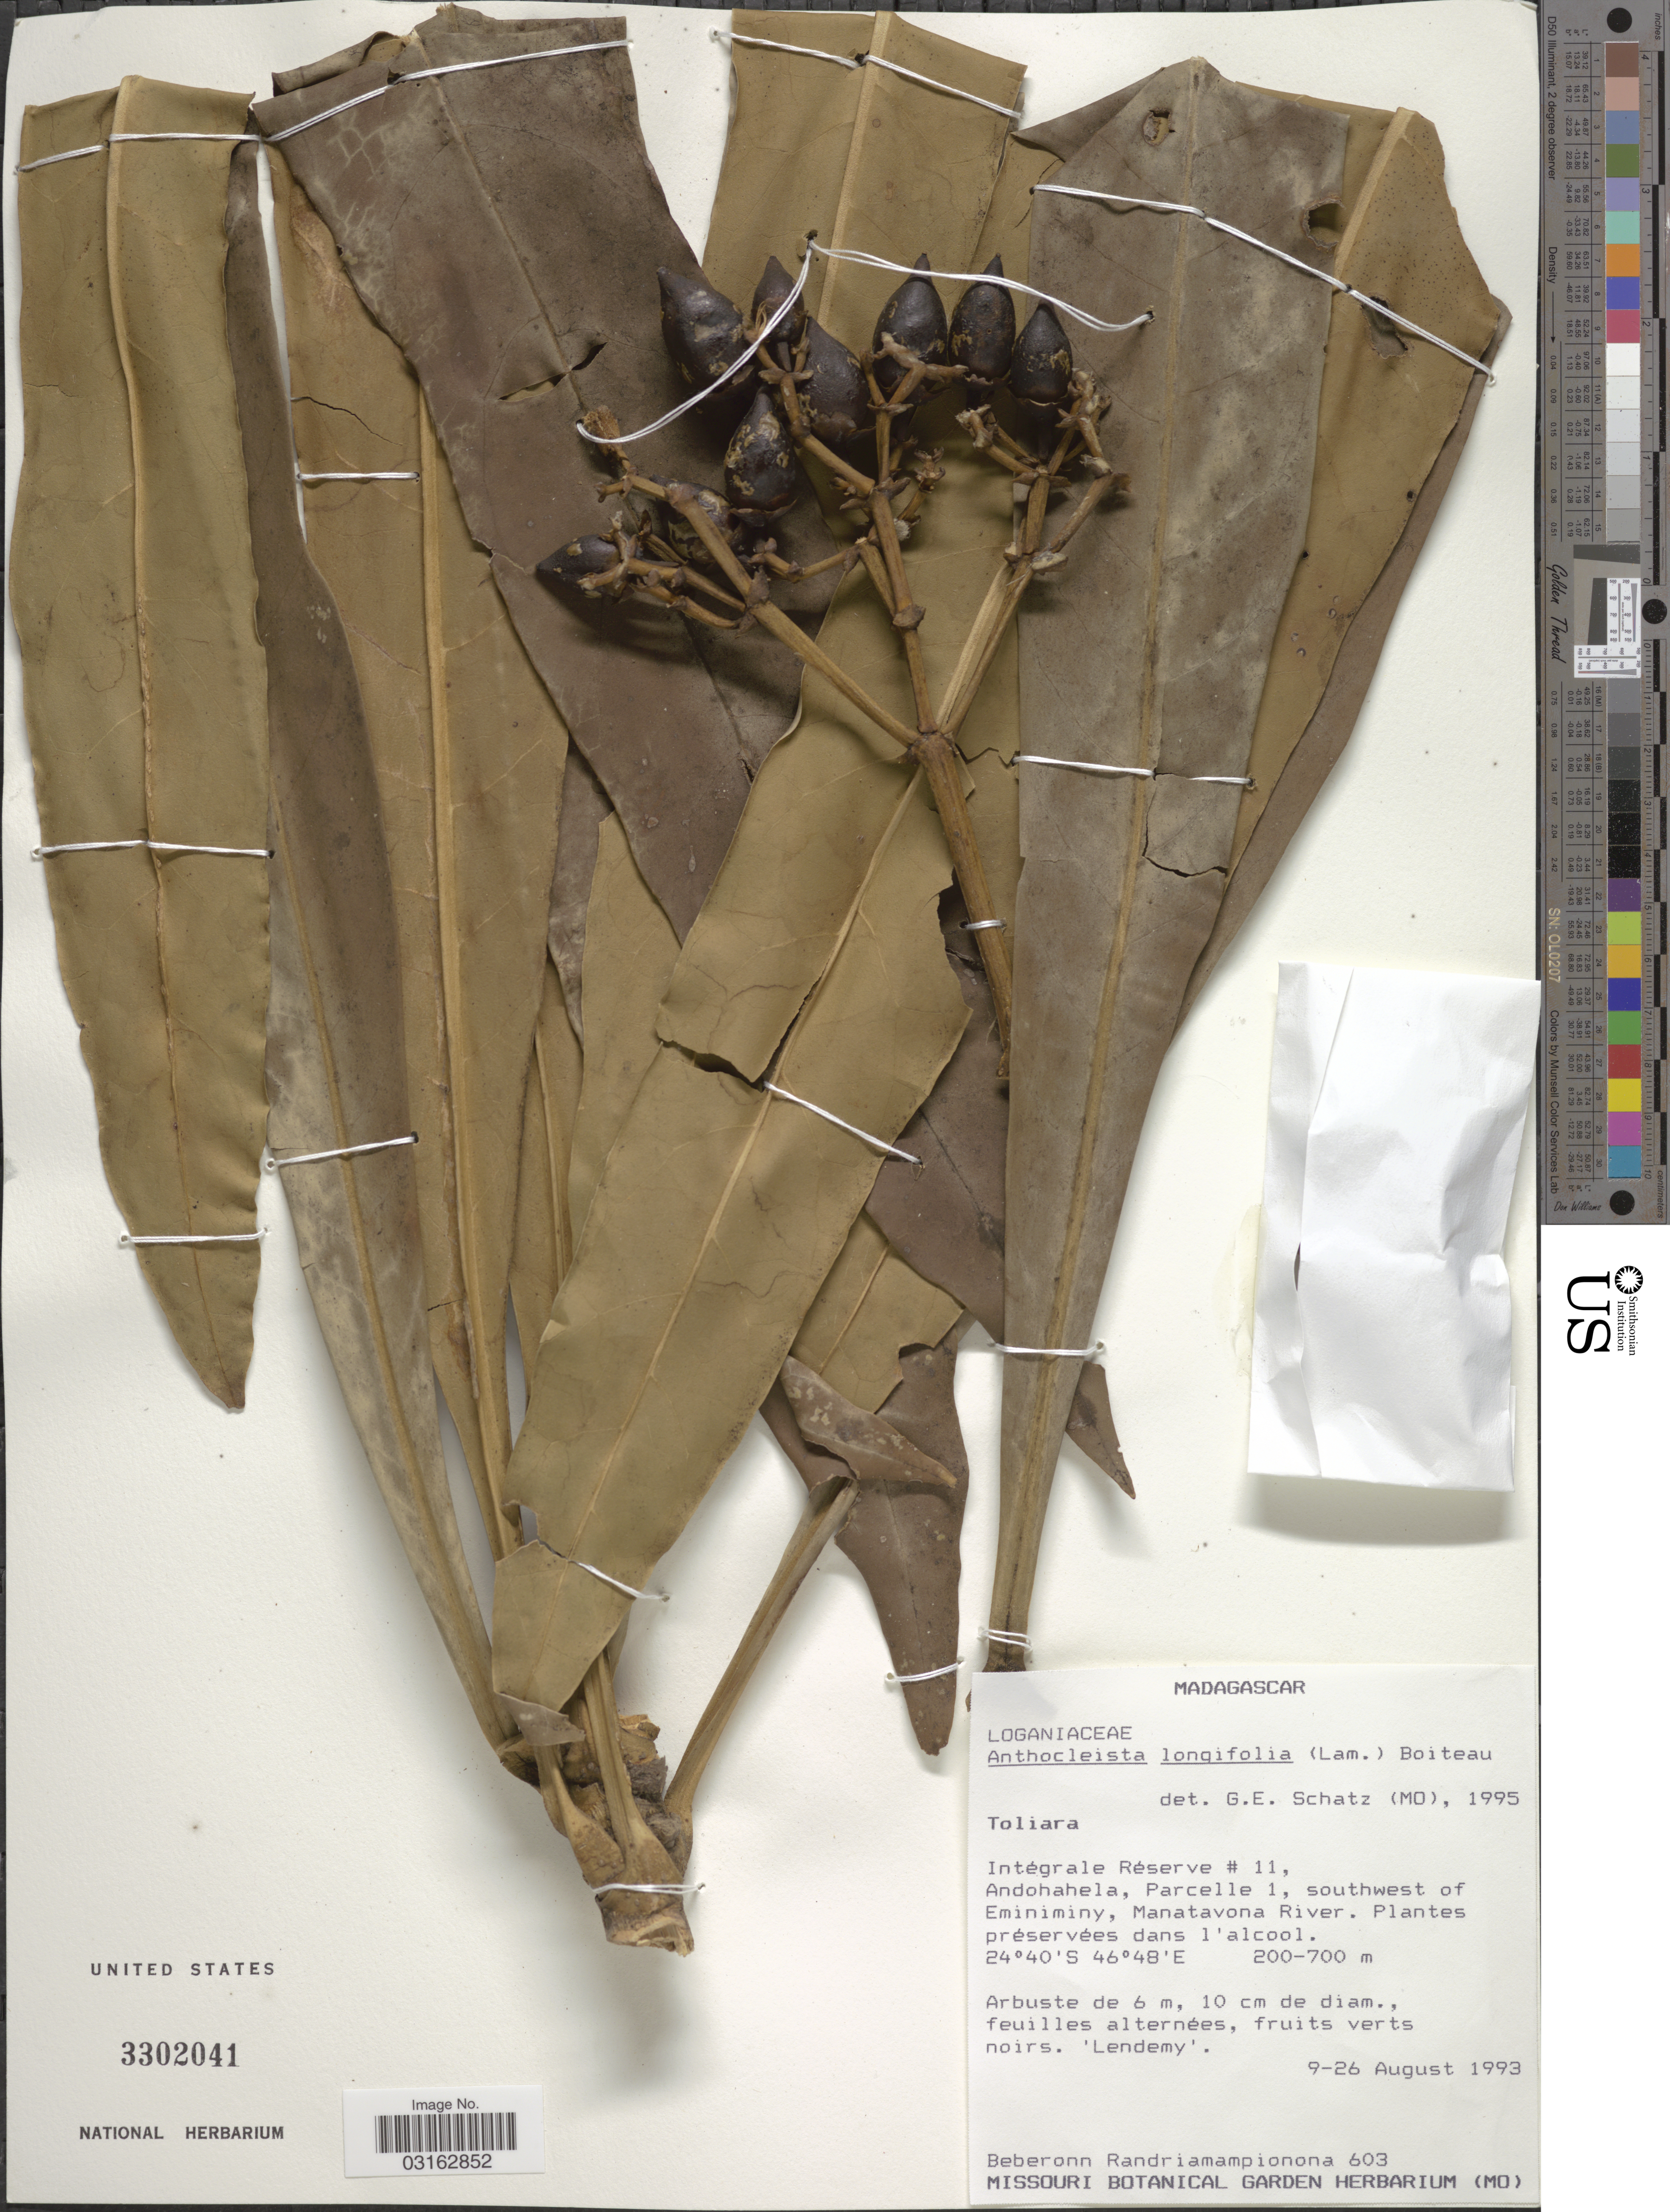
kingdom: Plantae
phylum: Tracheophyta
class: Magnoliopsida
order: Gentianales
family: Gentianaceae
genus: Anthocleista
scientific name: Anthocleista longifolia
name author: (Lam.) Boiteau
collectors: B. Randriamampionona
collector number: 603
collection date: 1993-08-09/1993-08-26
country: Madagascar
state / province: Anosy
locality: Intégrale Réserve #11, Andohahela, Parcelle 1, southwest of Eminiminy, Manatavona River.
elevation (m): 200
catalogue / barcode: US 3302041